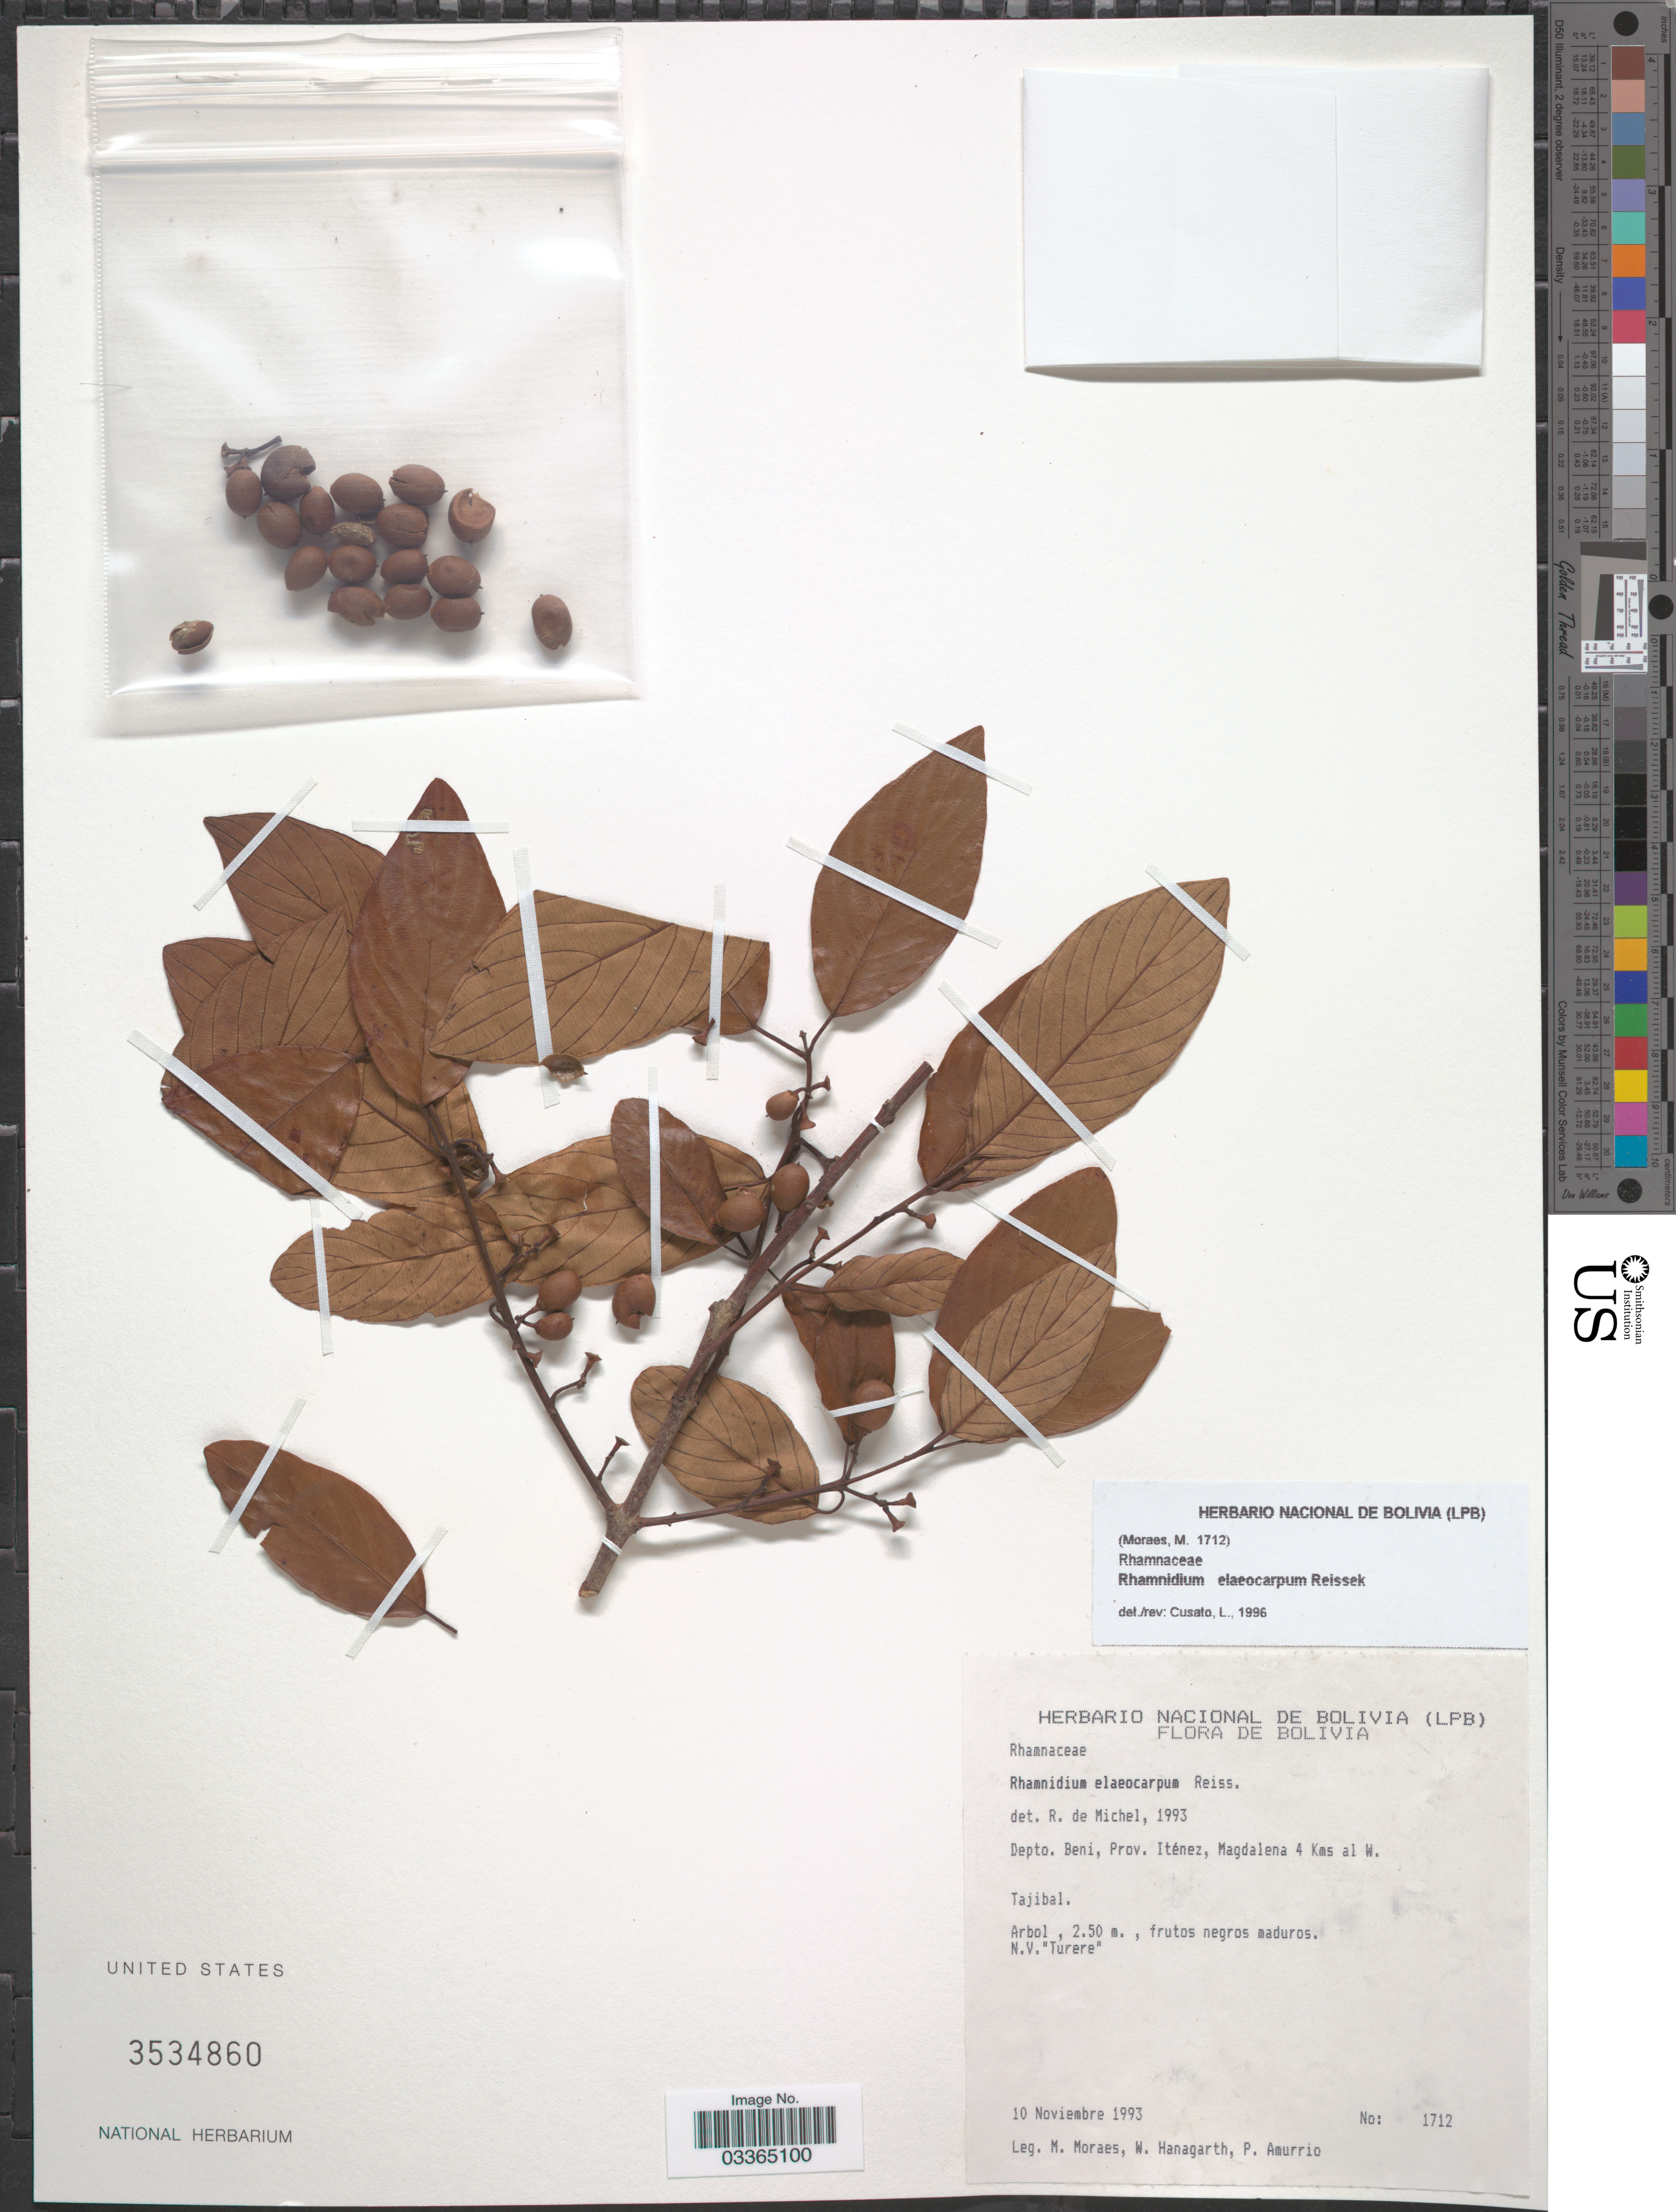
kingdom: Plantae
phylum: Tracheophyta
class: Magnoliopsida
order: Rosales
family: Rhamnaceae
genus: Rhamnidium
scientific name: Rhamnidium elaeocarpum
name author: Reissek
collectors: M. Moraes, W. Hanagarth & P. Amurrio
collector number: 1712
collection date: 1993-11-10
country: Bolivia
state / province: Beni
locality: Depto. Beni, Prov. Iténez, Magdalena 4 Kms al W. Tajibal.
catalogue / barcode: US 3534860